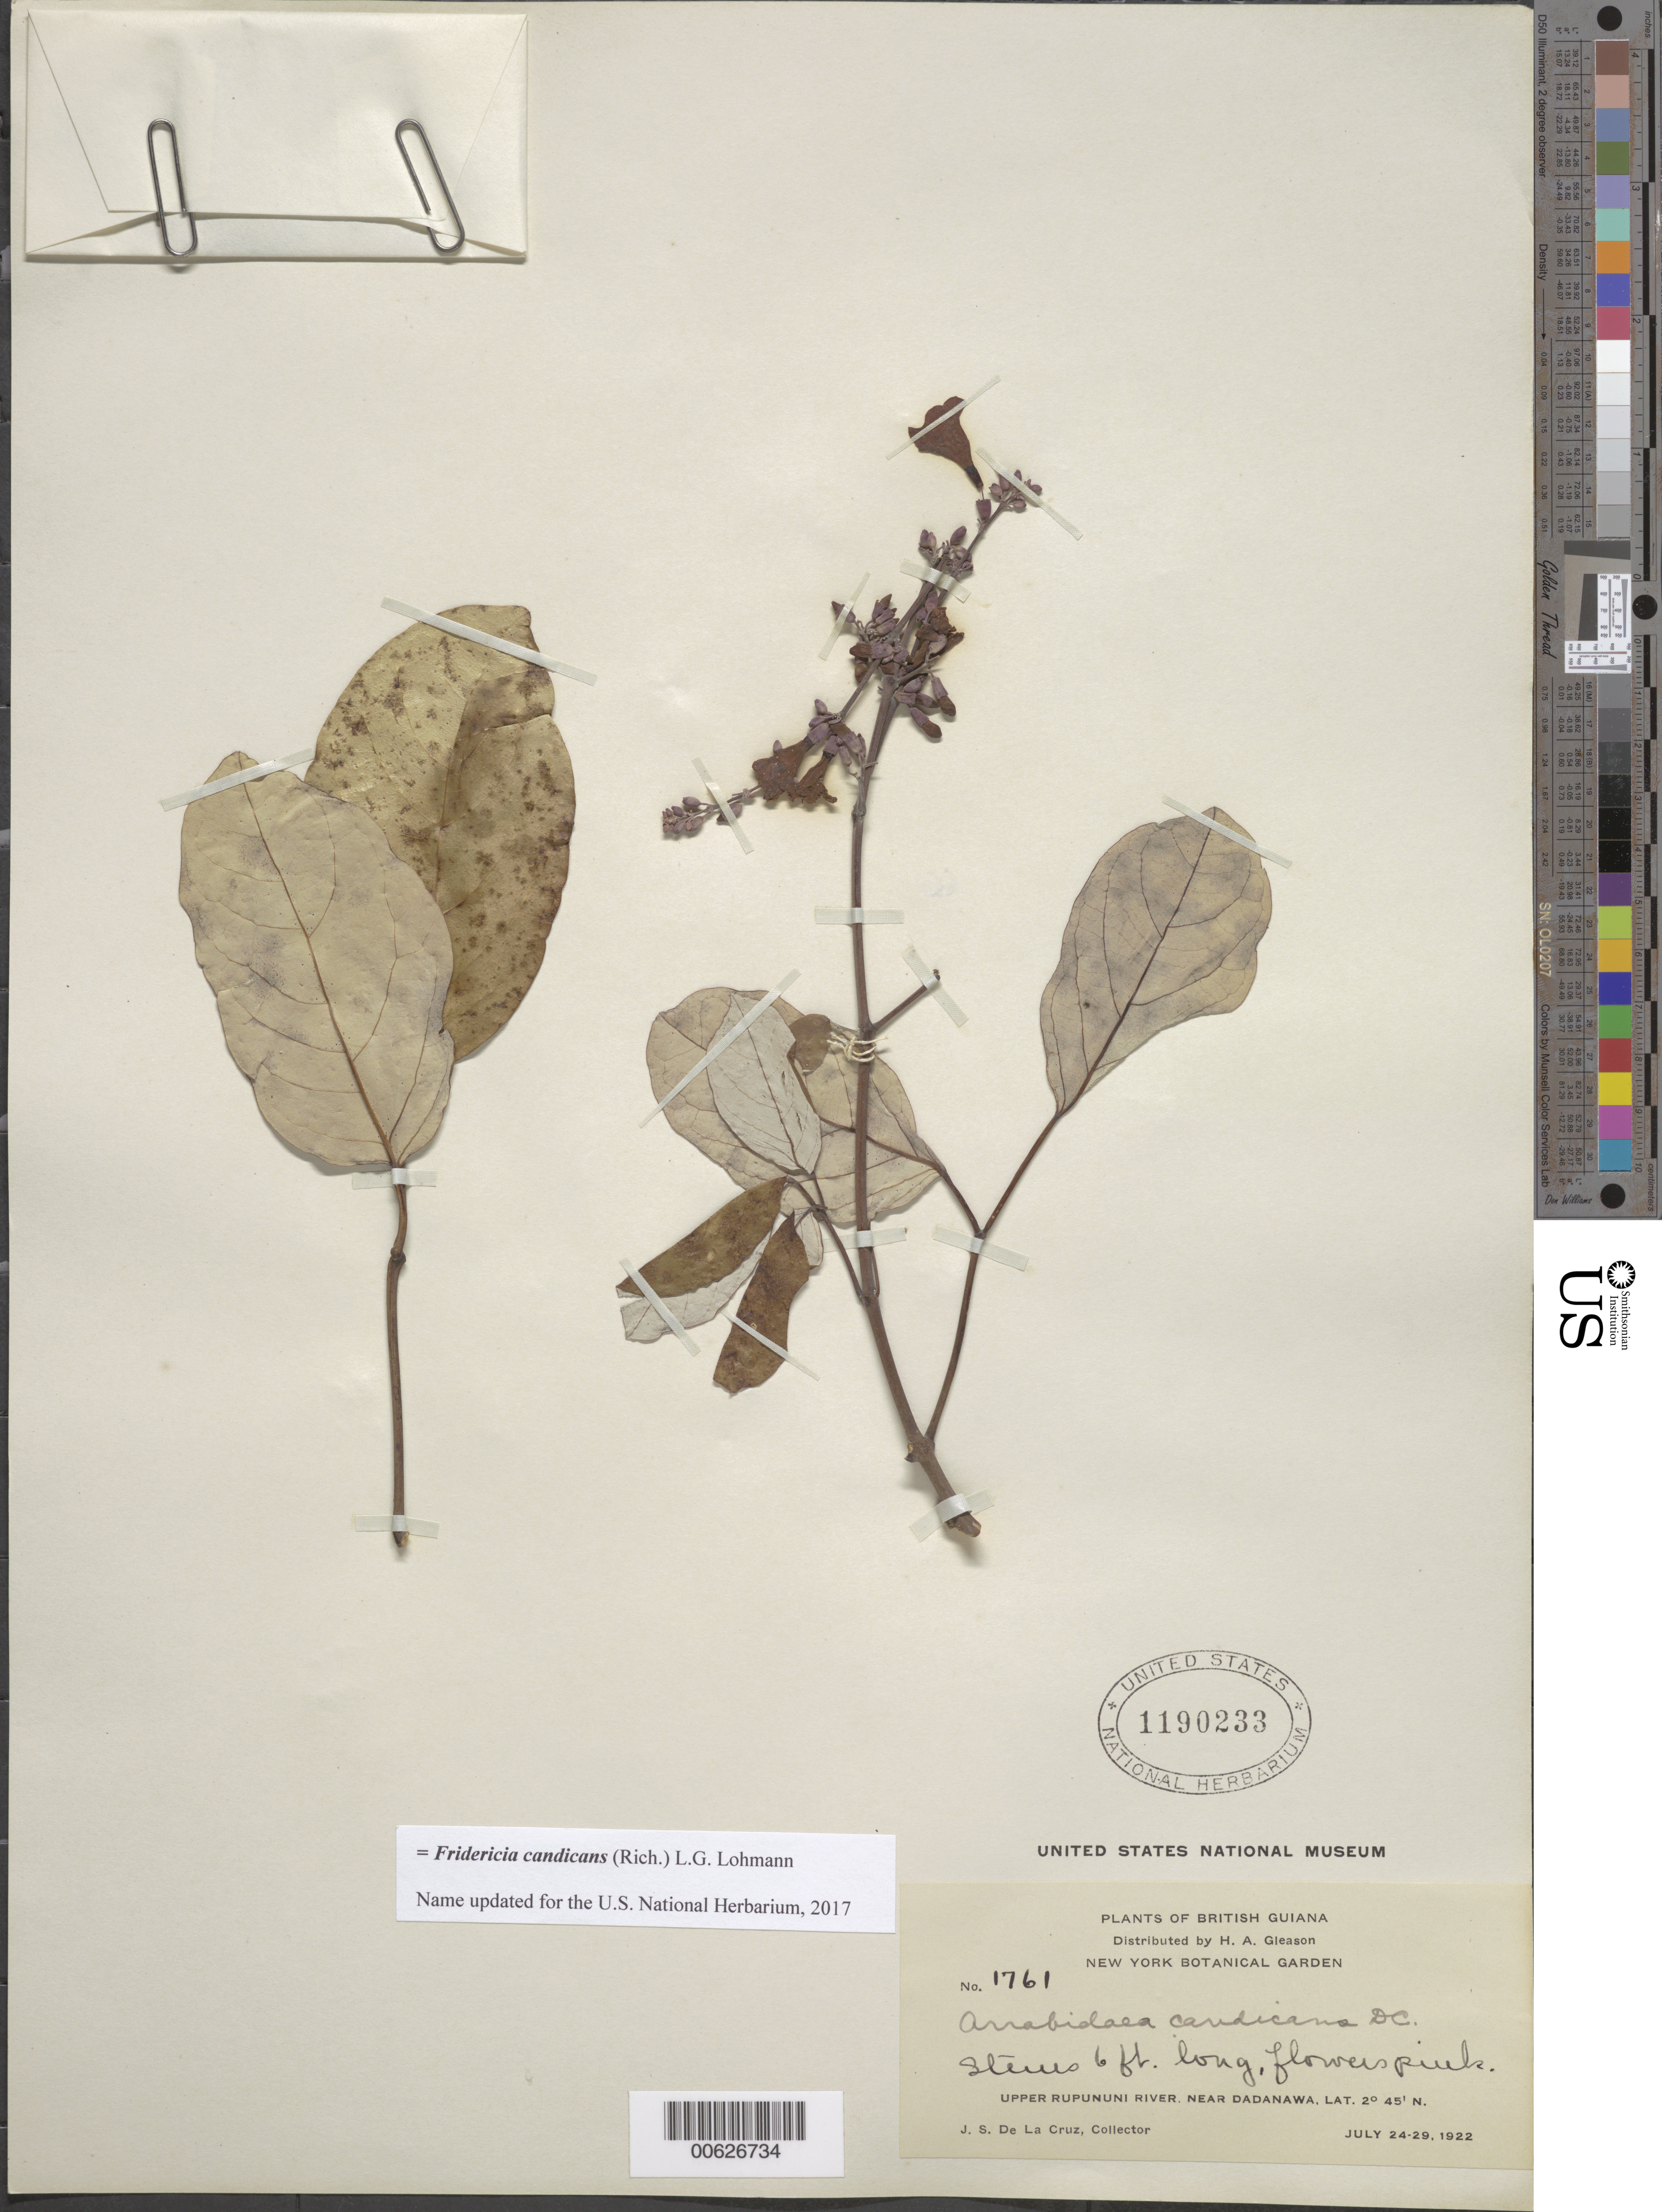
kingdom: Plantae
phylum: Tracheophyta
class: Magnoliopsida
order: Lamiales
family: Bignoniaceae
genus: Arrabidaea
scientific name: Arrabidaea candicans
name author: (Rich.) DC.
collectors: J. S. de la Cruz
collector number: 1761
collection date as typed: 24-Jul-22 to 29-Jul-22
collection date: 1922-07-24/1922-07-29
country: Guyana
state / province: U. Takutu-U. Essequibo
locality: Dadanawa, near, upper Rupununi R.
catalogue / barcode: US 1190233